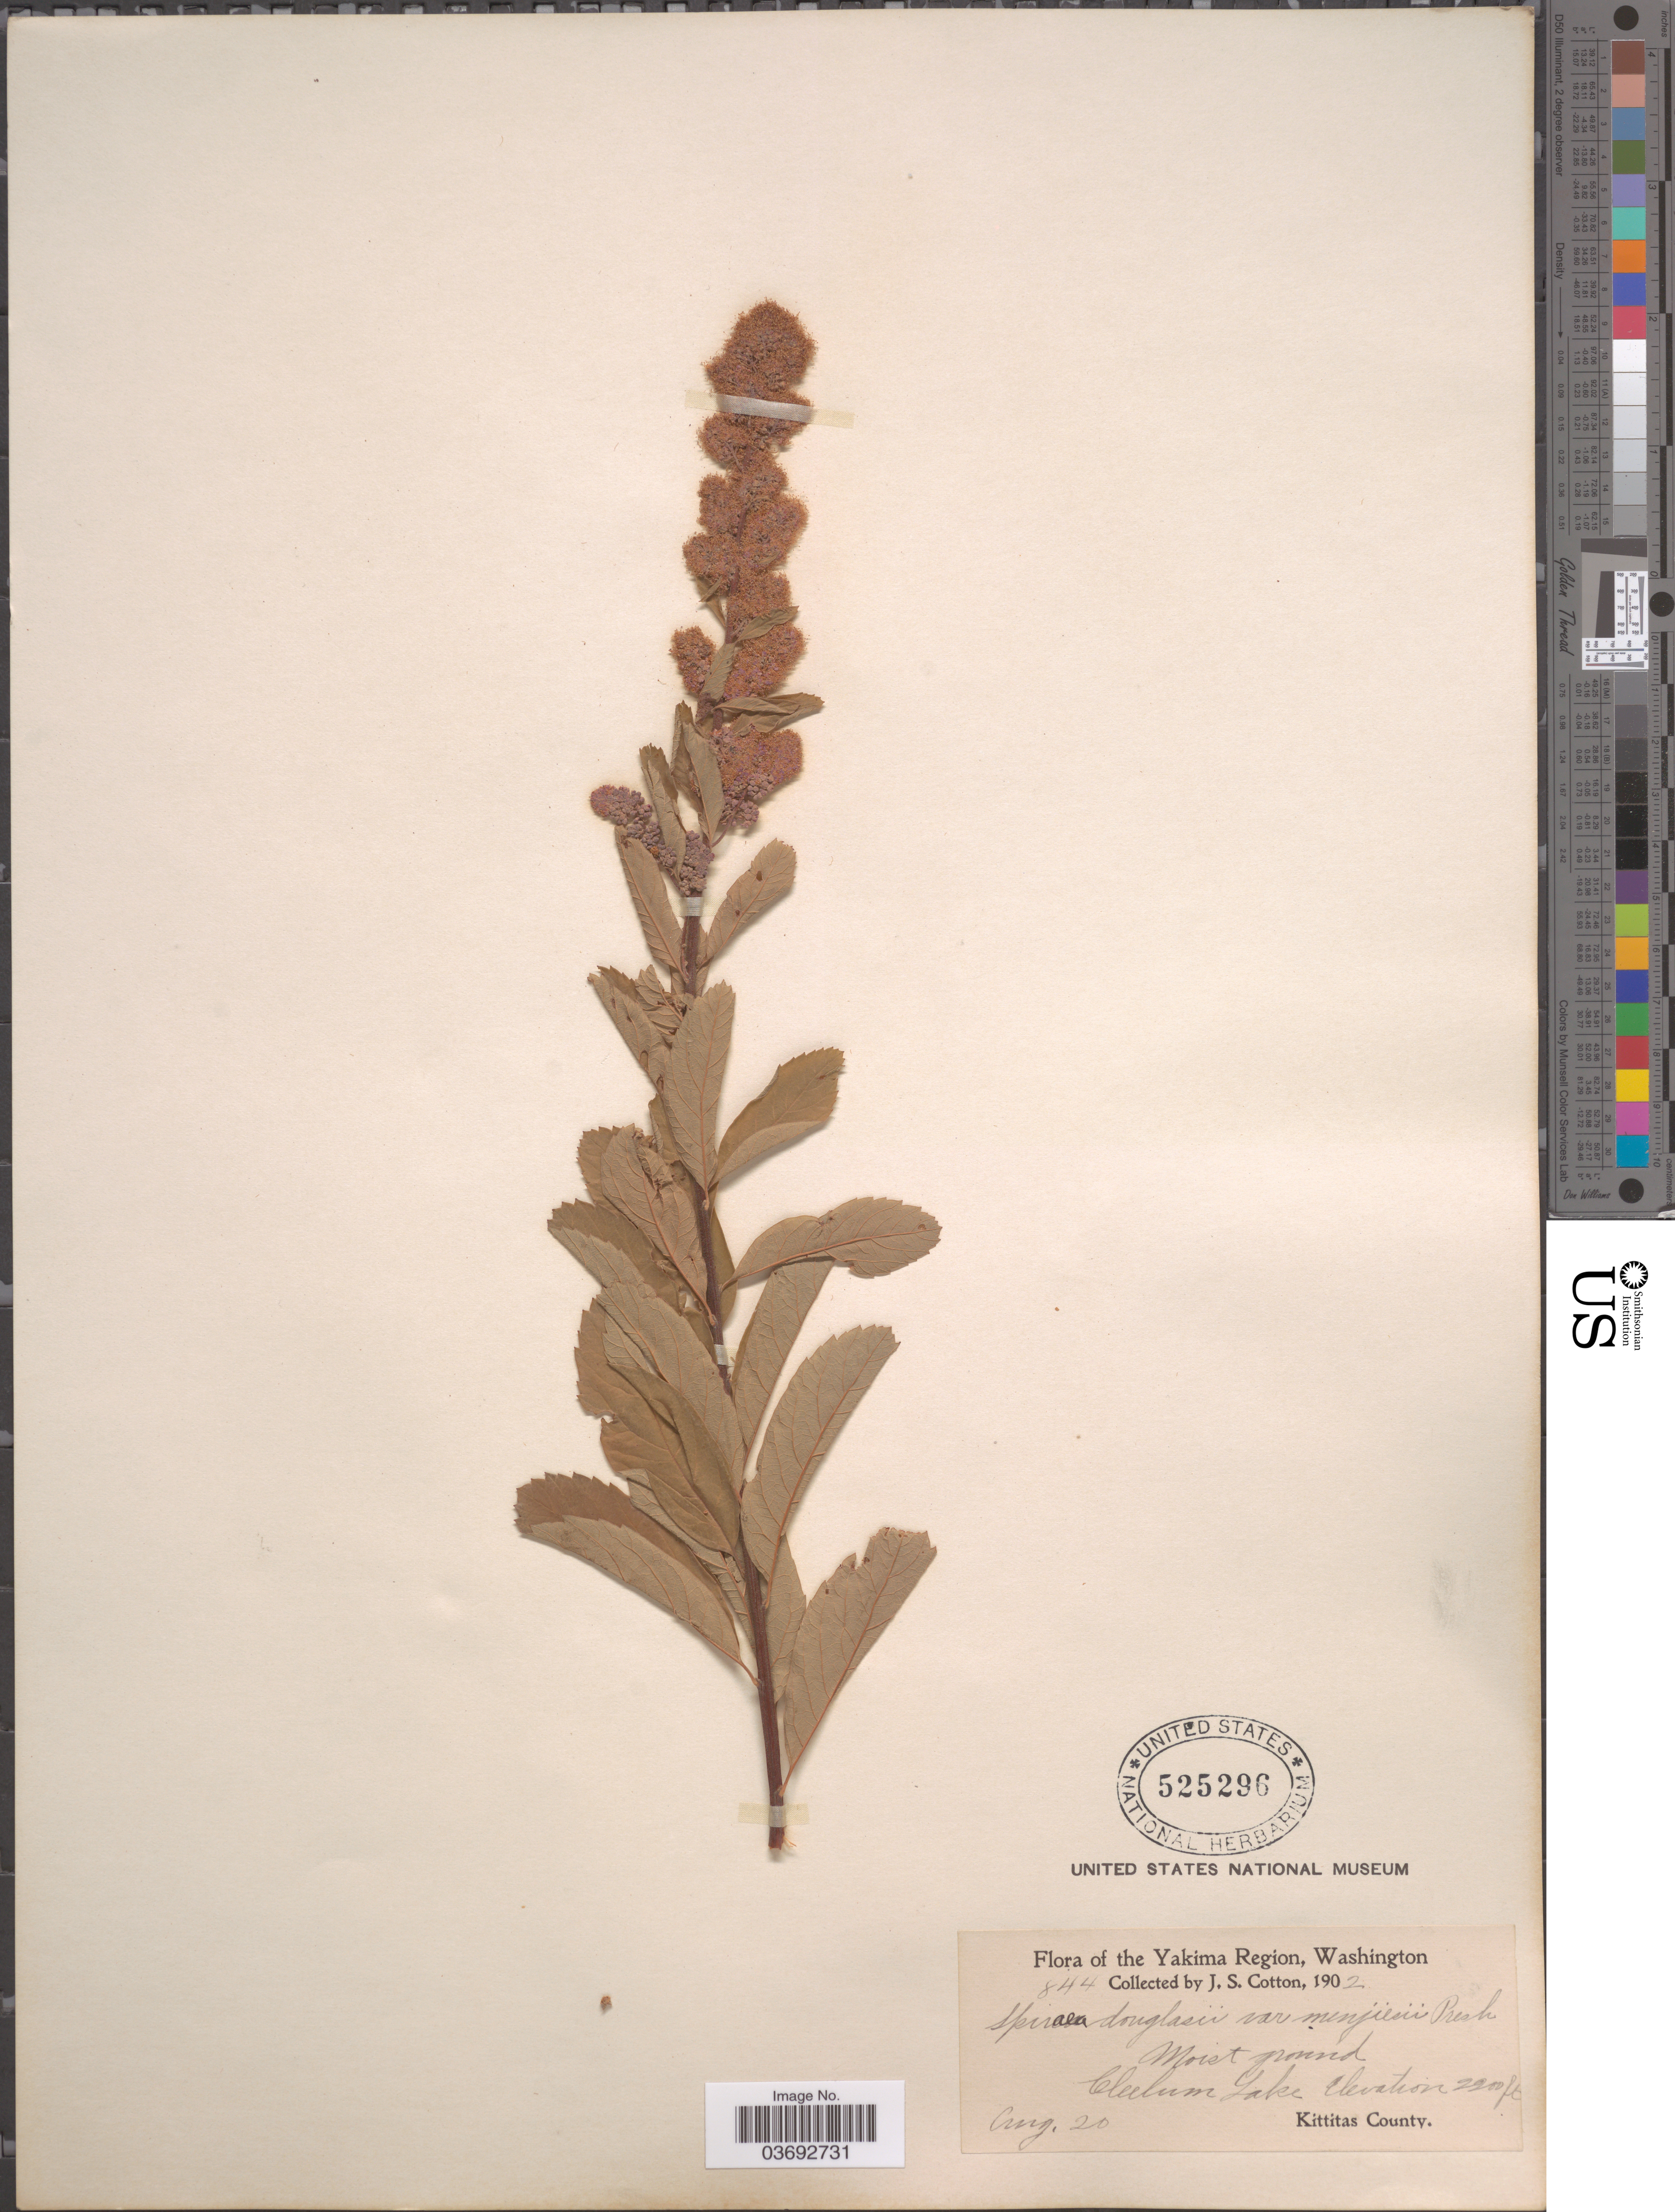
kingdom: Plantae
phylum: Tracheophyta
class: Magnoliopsida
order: Rosales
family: Rosaceae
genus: Spiraea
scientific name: Spiraea menziesii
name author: Hook.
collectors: J. S. Cotton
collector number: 844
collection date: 1902-08-20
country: United States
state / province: Washington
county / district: Kittitas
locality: The Yakima Region. Cleelum Lake. Kittitas County.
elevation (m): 671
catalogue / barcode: US 525296